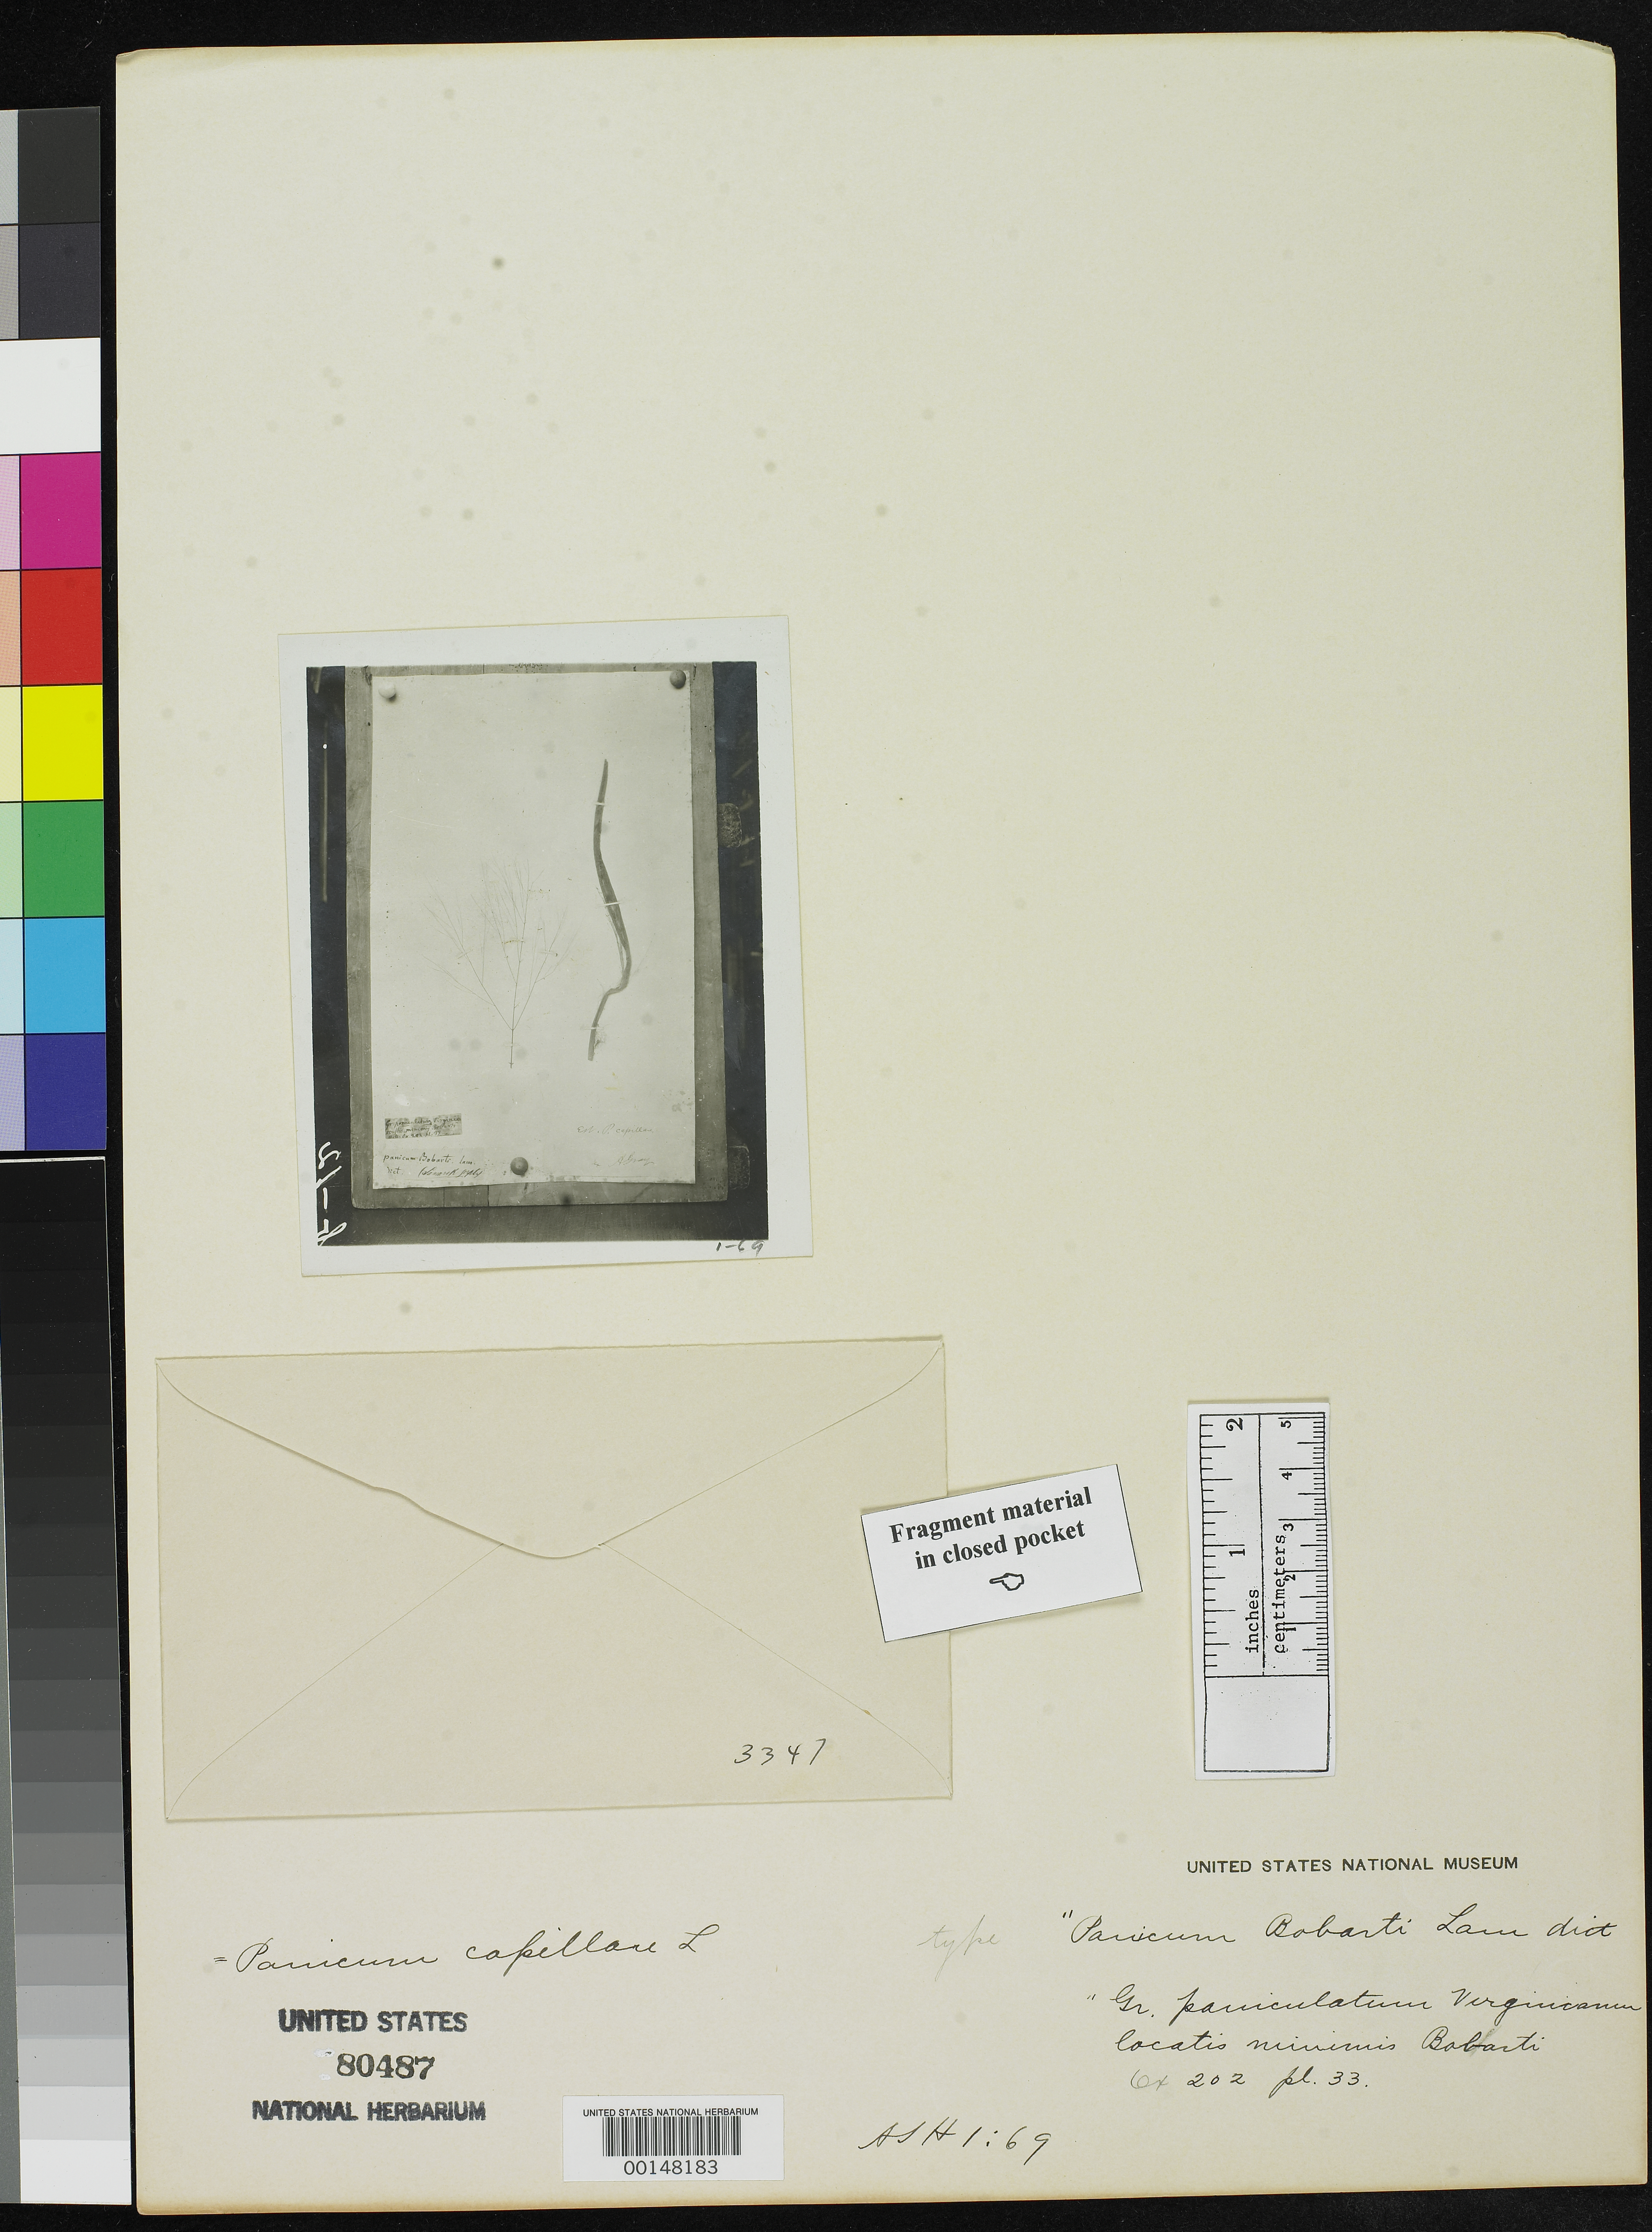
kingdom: Plantae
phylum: Tracheophyta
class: Liliopsida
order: Poales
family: Poaceae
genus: Panicum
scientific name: Panicum bobarti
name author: Lam.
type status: Type Fragment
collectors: J. Bobart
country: United States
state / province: Virginia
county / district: Fairfax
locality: West Falls Church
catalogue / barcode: US 80487